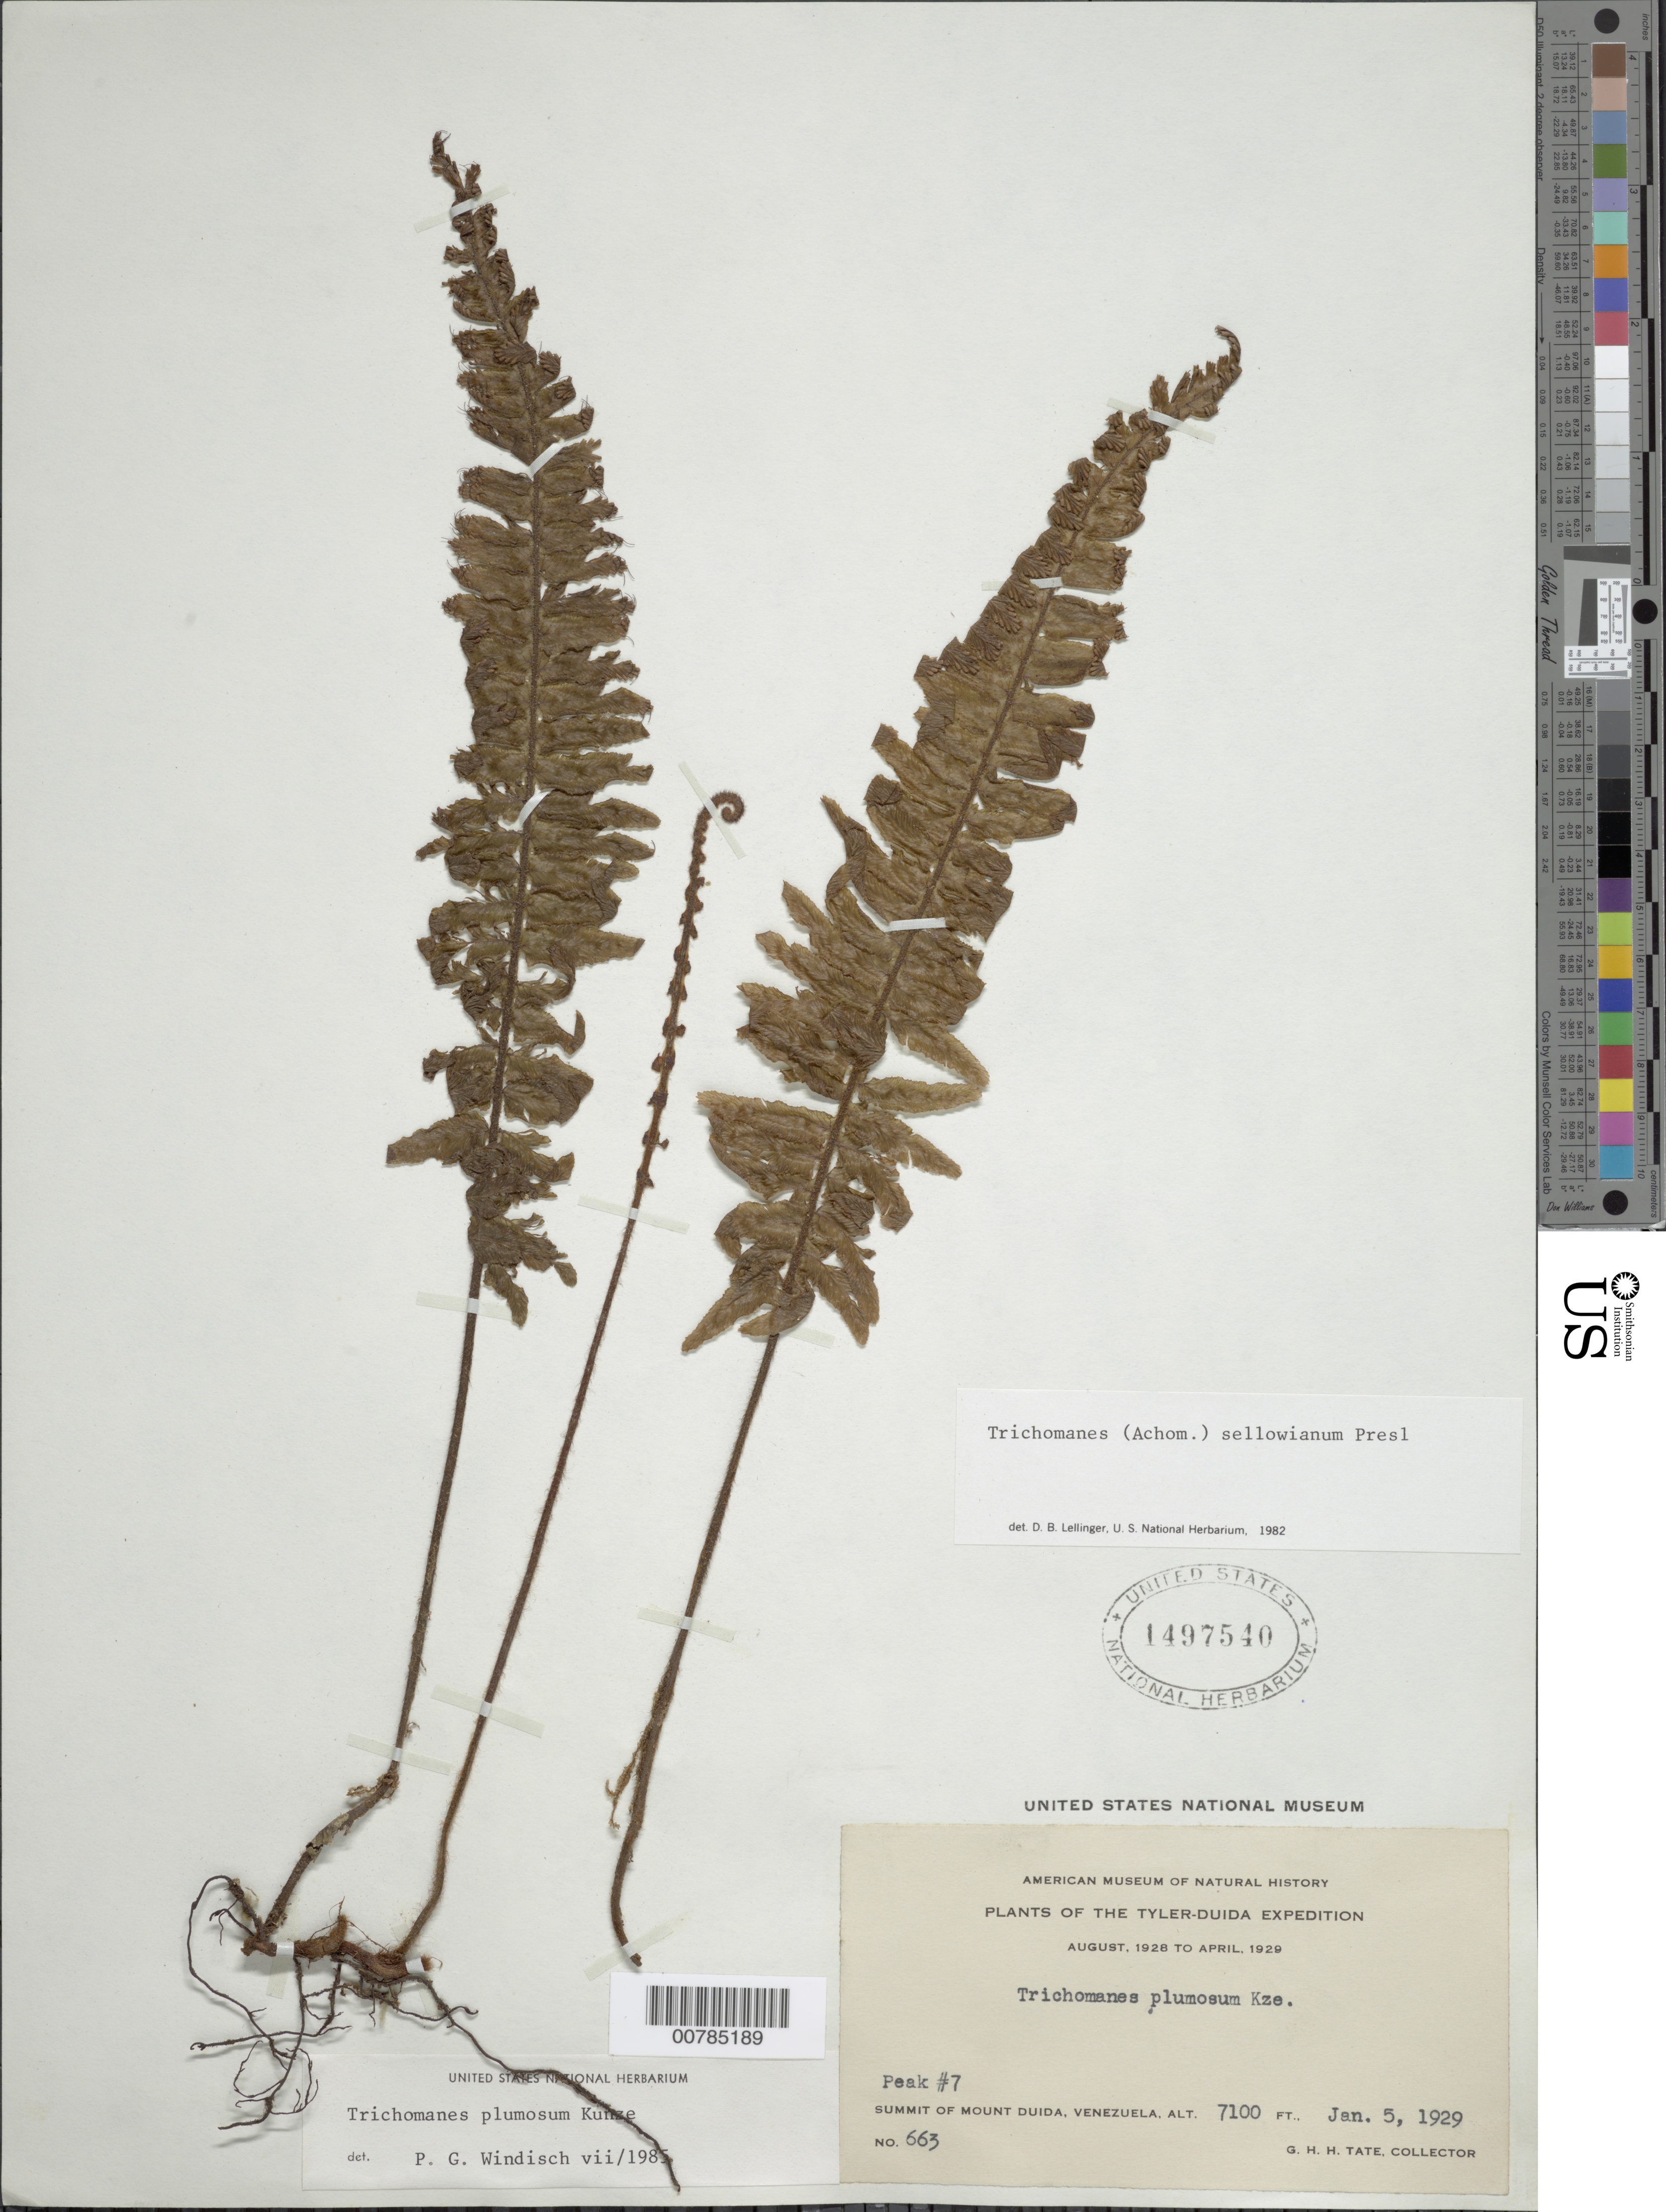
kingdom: Plantae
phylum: Tracheophyta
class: Polypodiopsida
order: Hymenophyllales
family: Hymenophyllaceae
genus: Trichomanes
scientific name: Trichomanes plumosum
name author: Kunze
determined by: Windisch, Paulo Guenter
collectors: G. H. H.Tate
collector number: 663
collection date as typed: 5-Jan-29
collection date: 1929-01-05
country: Venezuela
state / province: Amazonas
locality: Mount Duida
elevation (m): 2164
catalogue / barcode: US 1497540